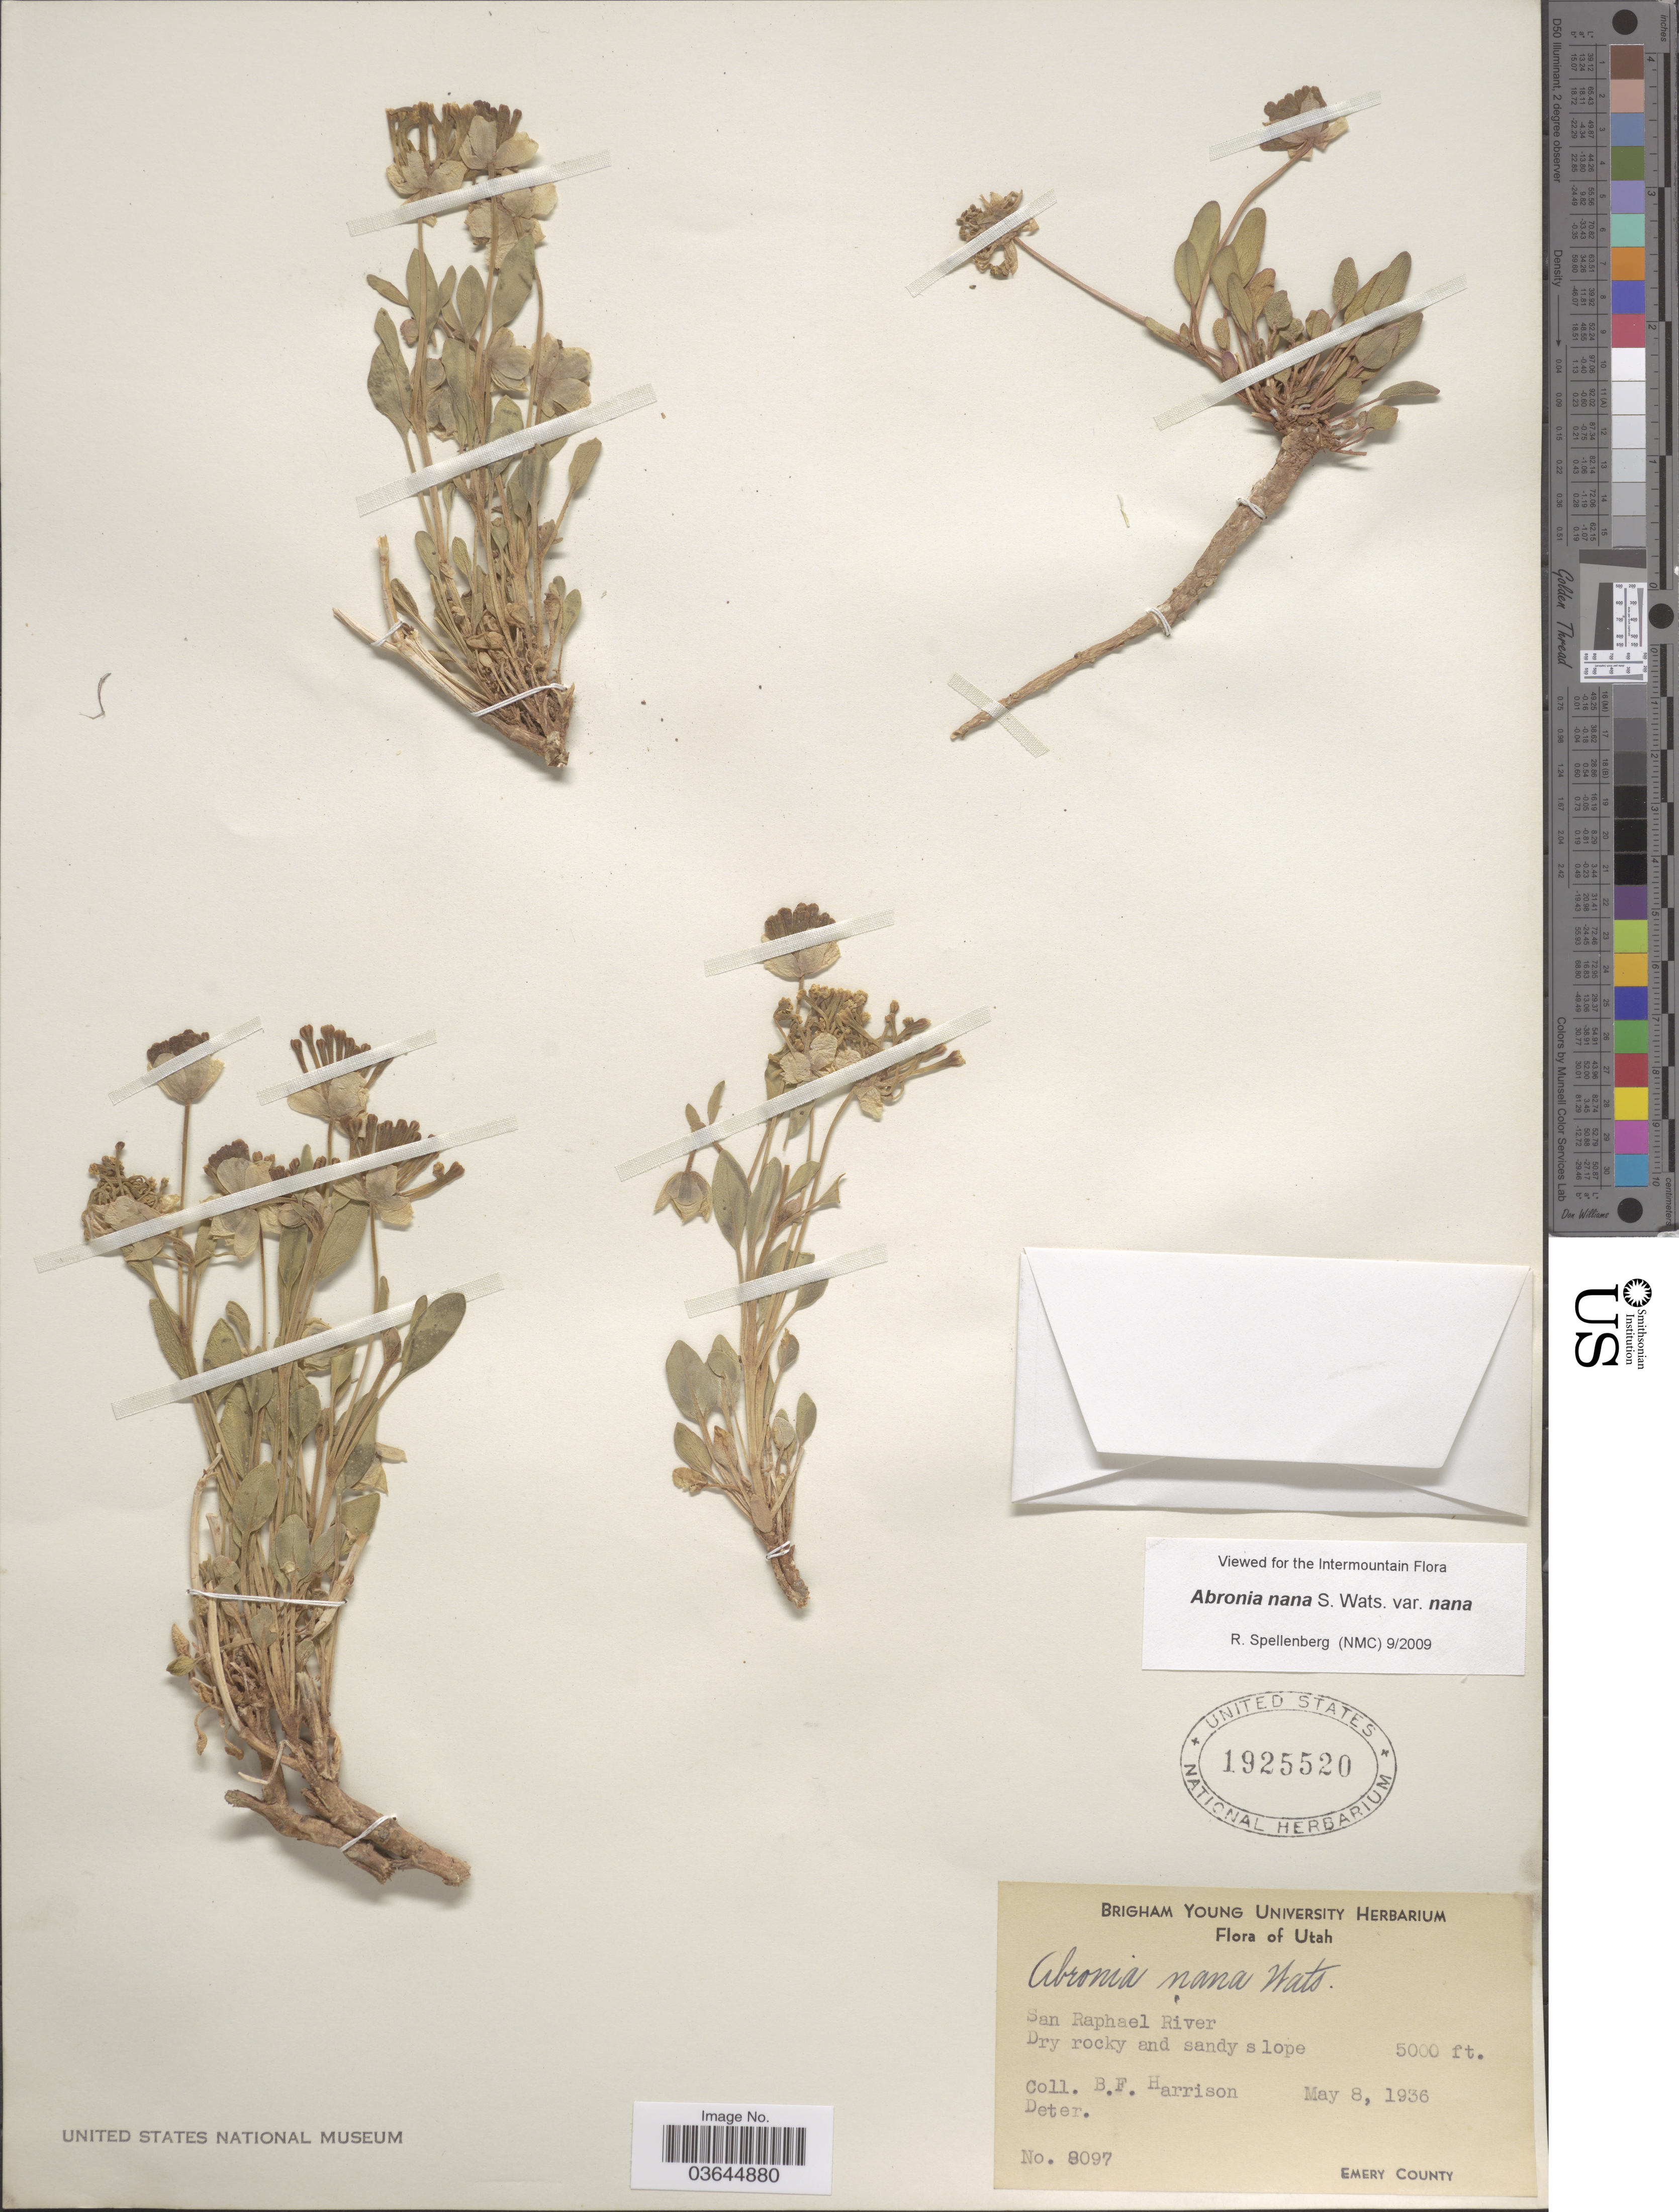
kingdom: Plantae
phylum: Tracheophyta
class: Magnoliopsida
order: Caryophyllales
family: Nyctaginaceae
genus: Abronia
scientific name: Abronia nana var. nana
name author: S. Watson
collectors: B. F. Harrison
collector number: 8097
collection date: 1936-05-08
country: United States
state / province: Utah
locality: San Raphael River. Emery County.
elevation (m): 1524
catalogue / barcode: US 1925520